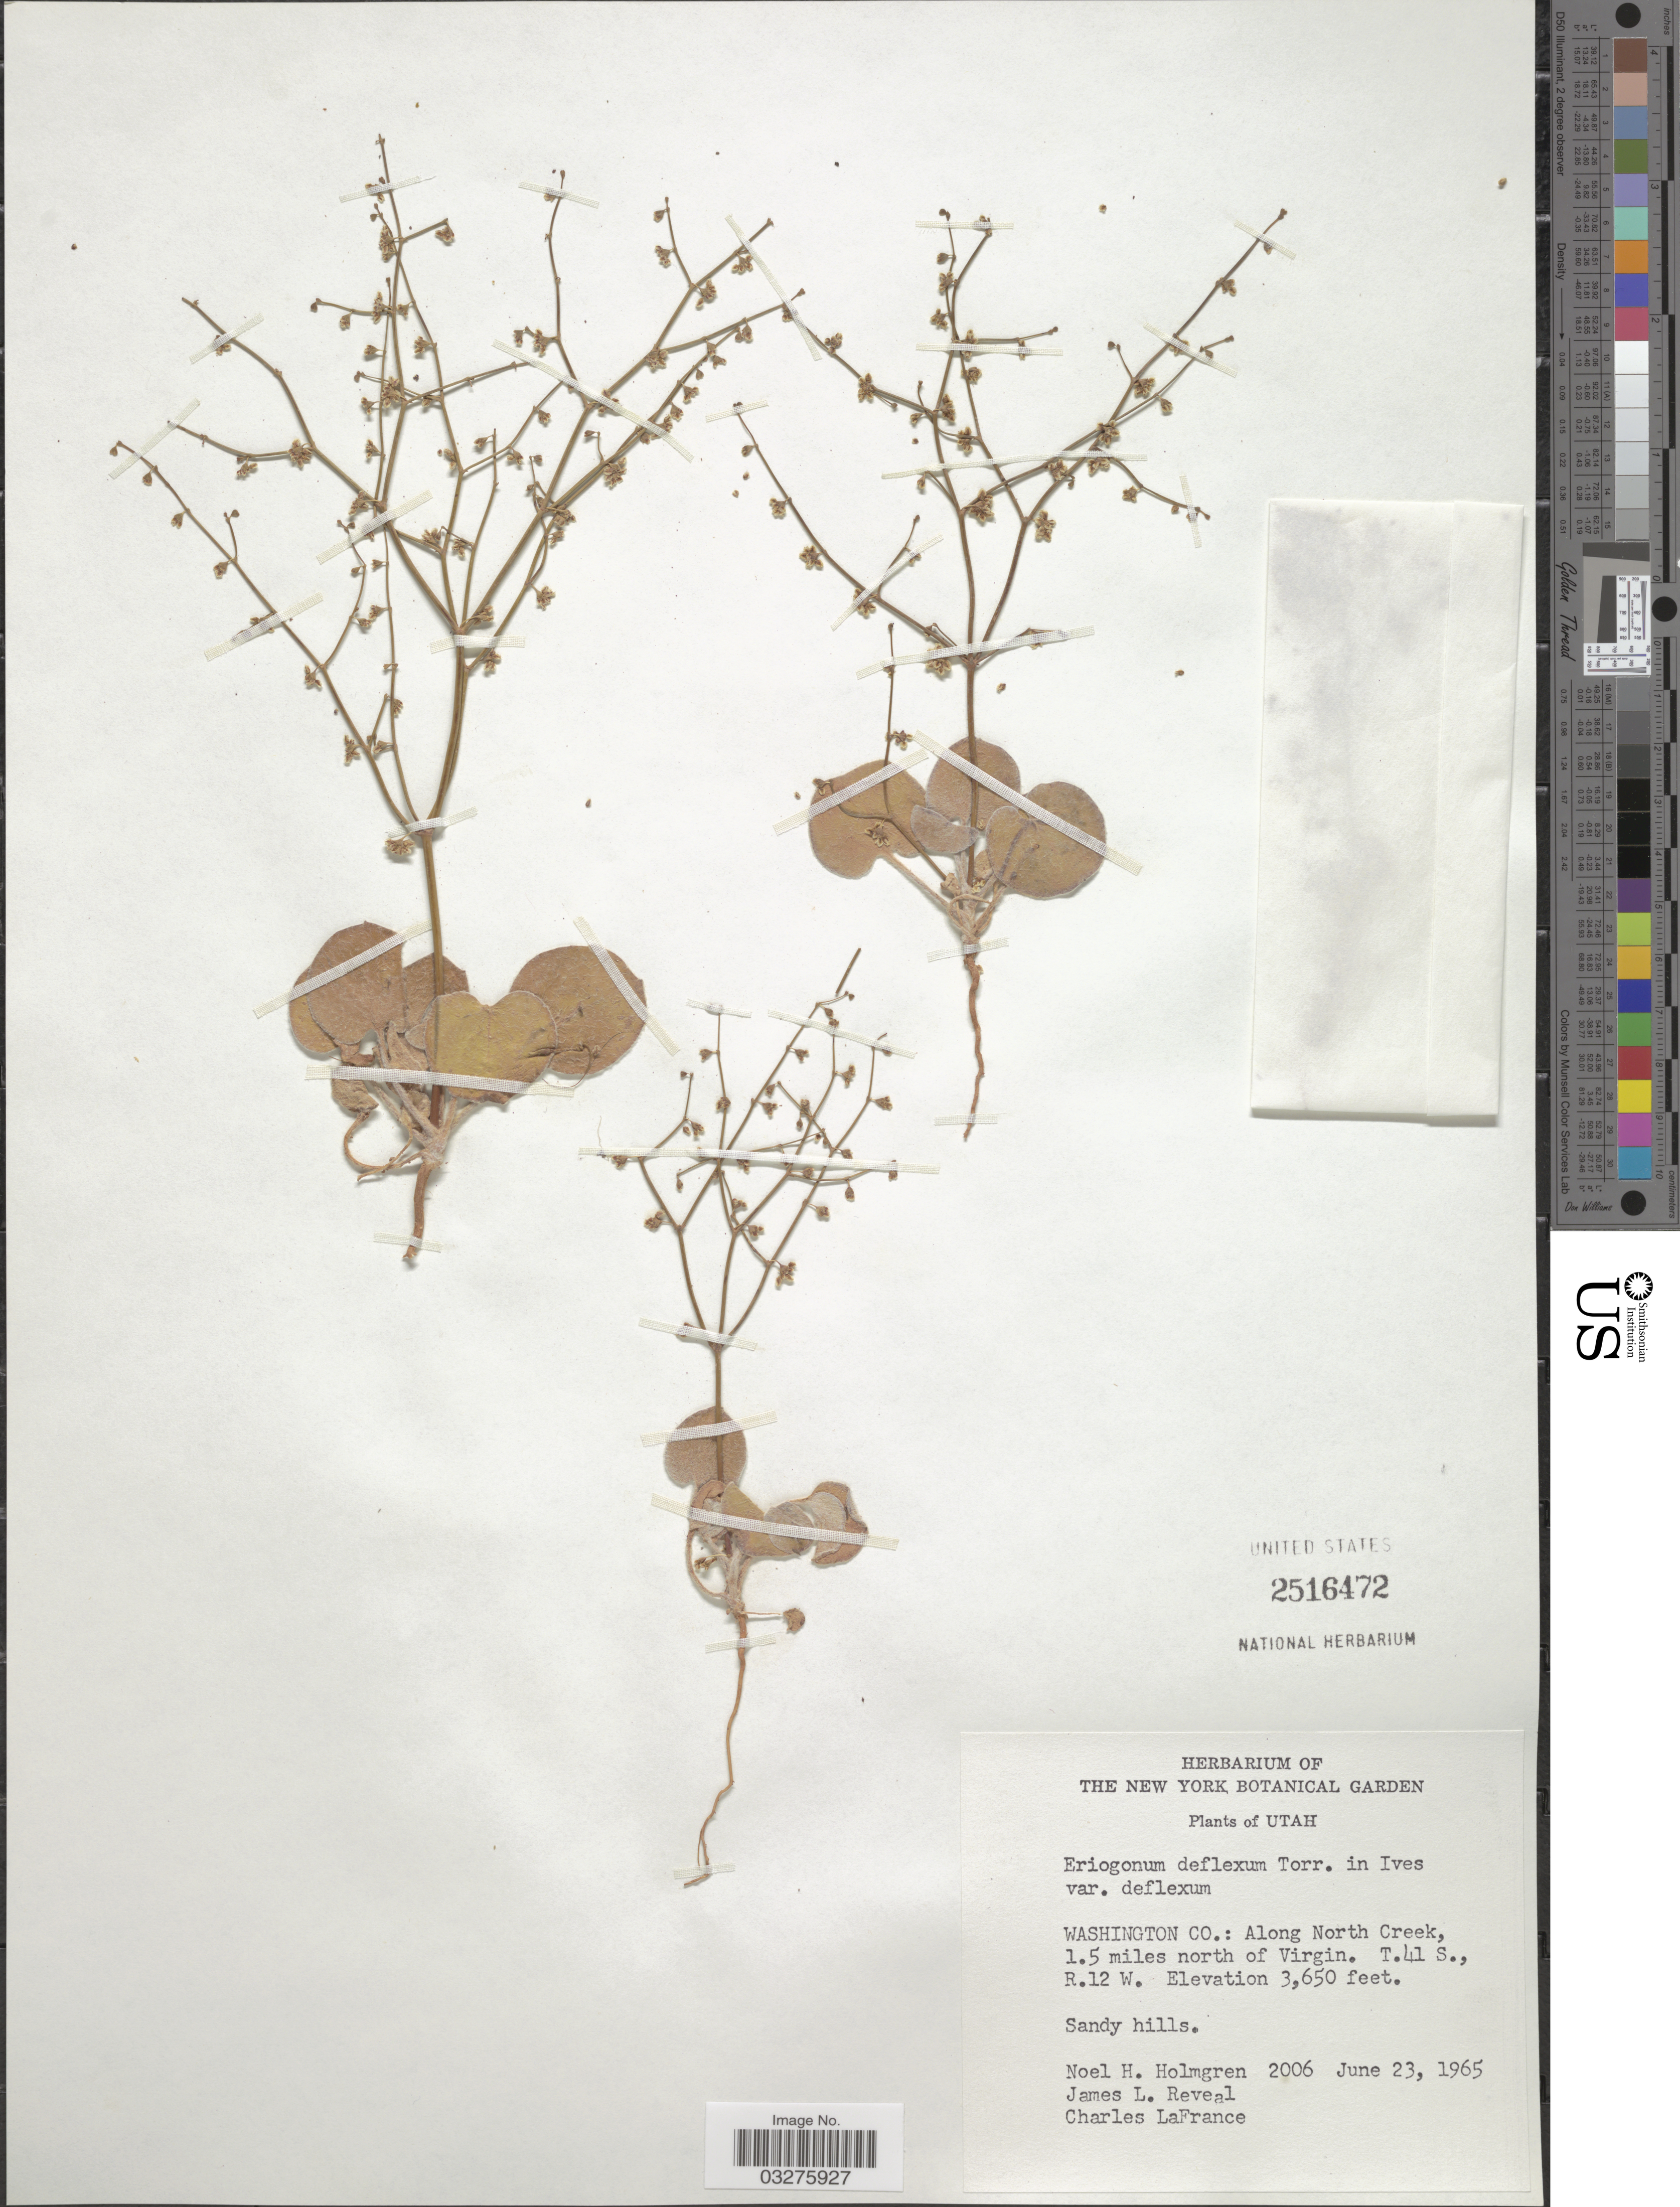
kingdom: Plantae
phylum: Tracheophyta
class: Magnoliopsida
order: Caryophyllales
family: Polygonaceae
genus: Eriogonum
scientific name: Eriogonum deflexum var. deflexum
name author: Torr. in Ives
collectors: N. H. Holmgren, J. L. Reveal & C. LaFrance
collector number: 2006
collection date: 1965-06-23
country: United States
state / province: Utah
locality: Washington Co.: Along North Creek, 1.5 miles north of Virgin. T.41 S., R.12 W.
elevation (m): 1113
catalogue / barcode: US 2516472